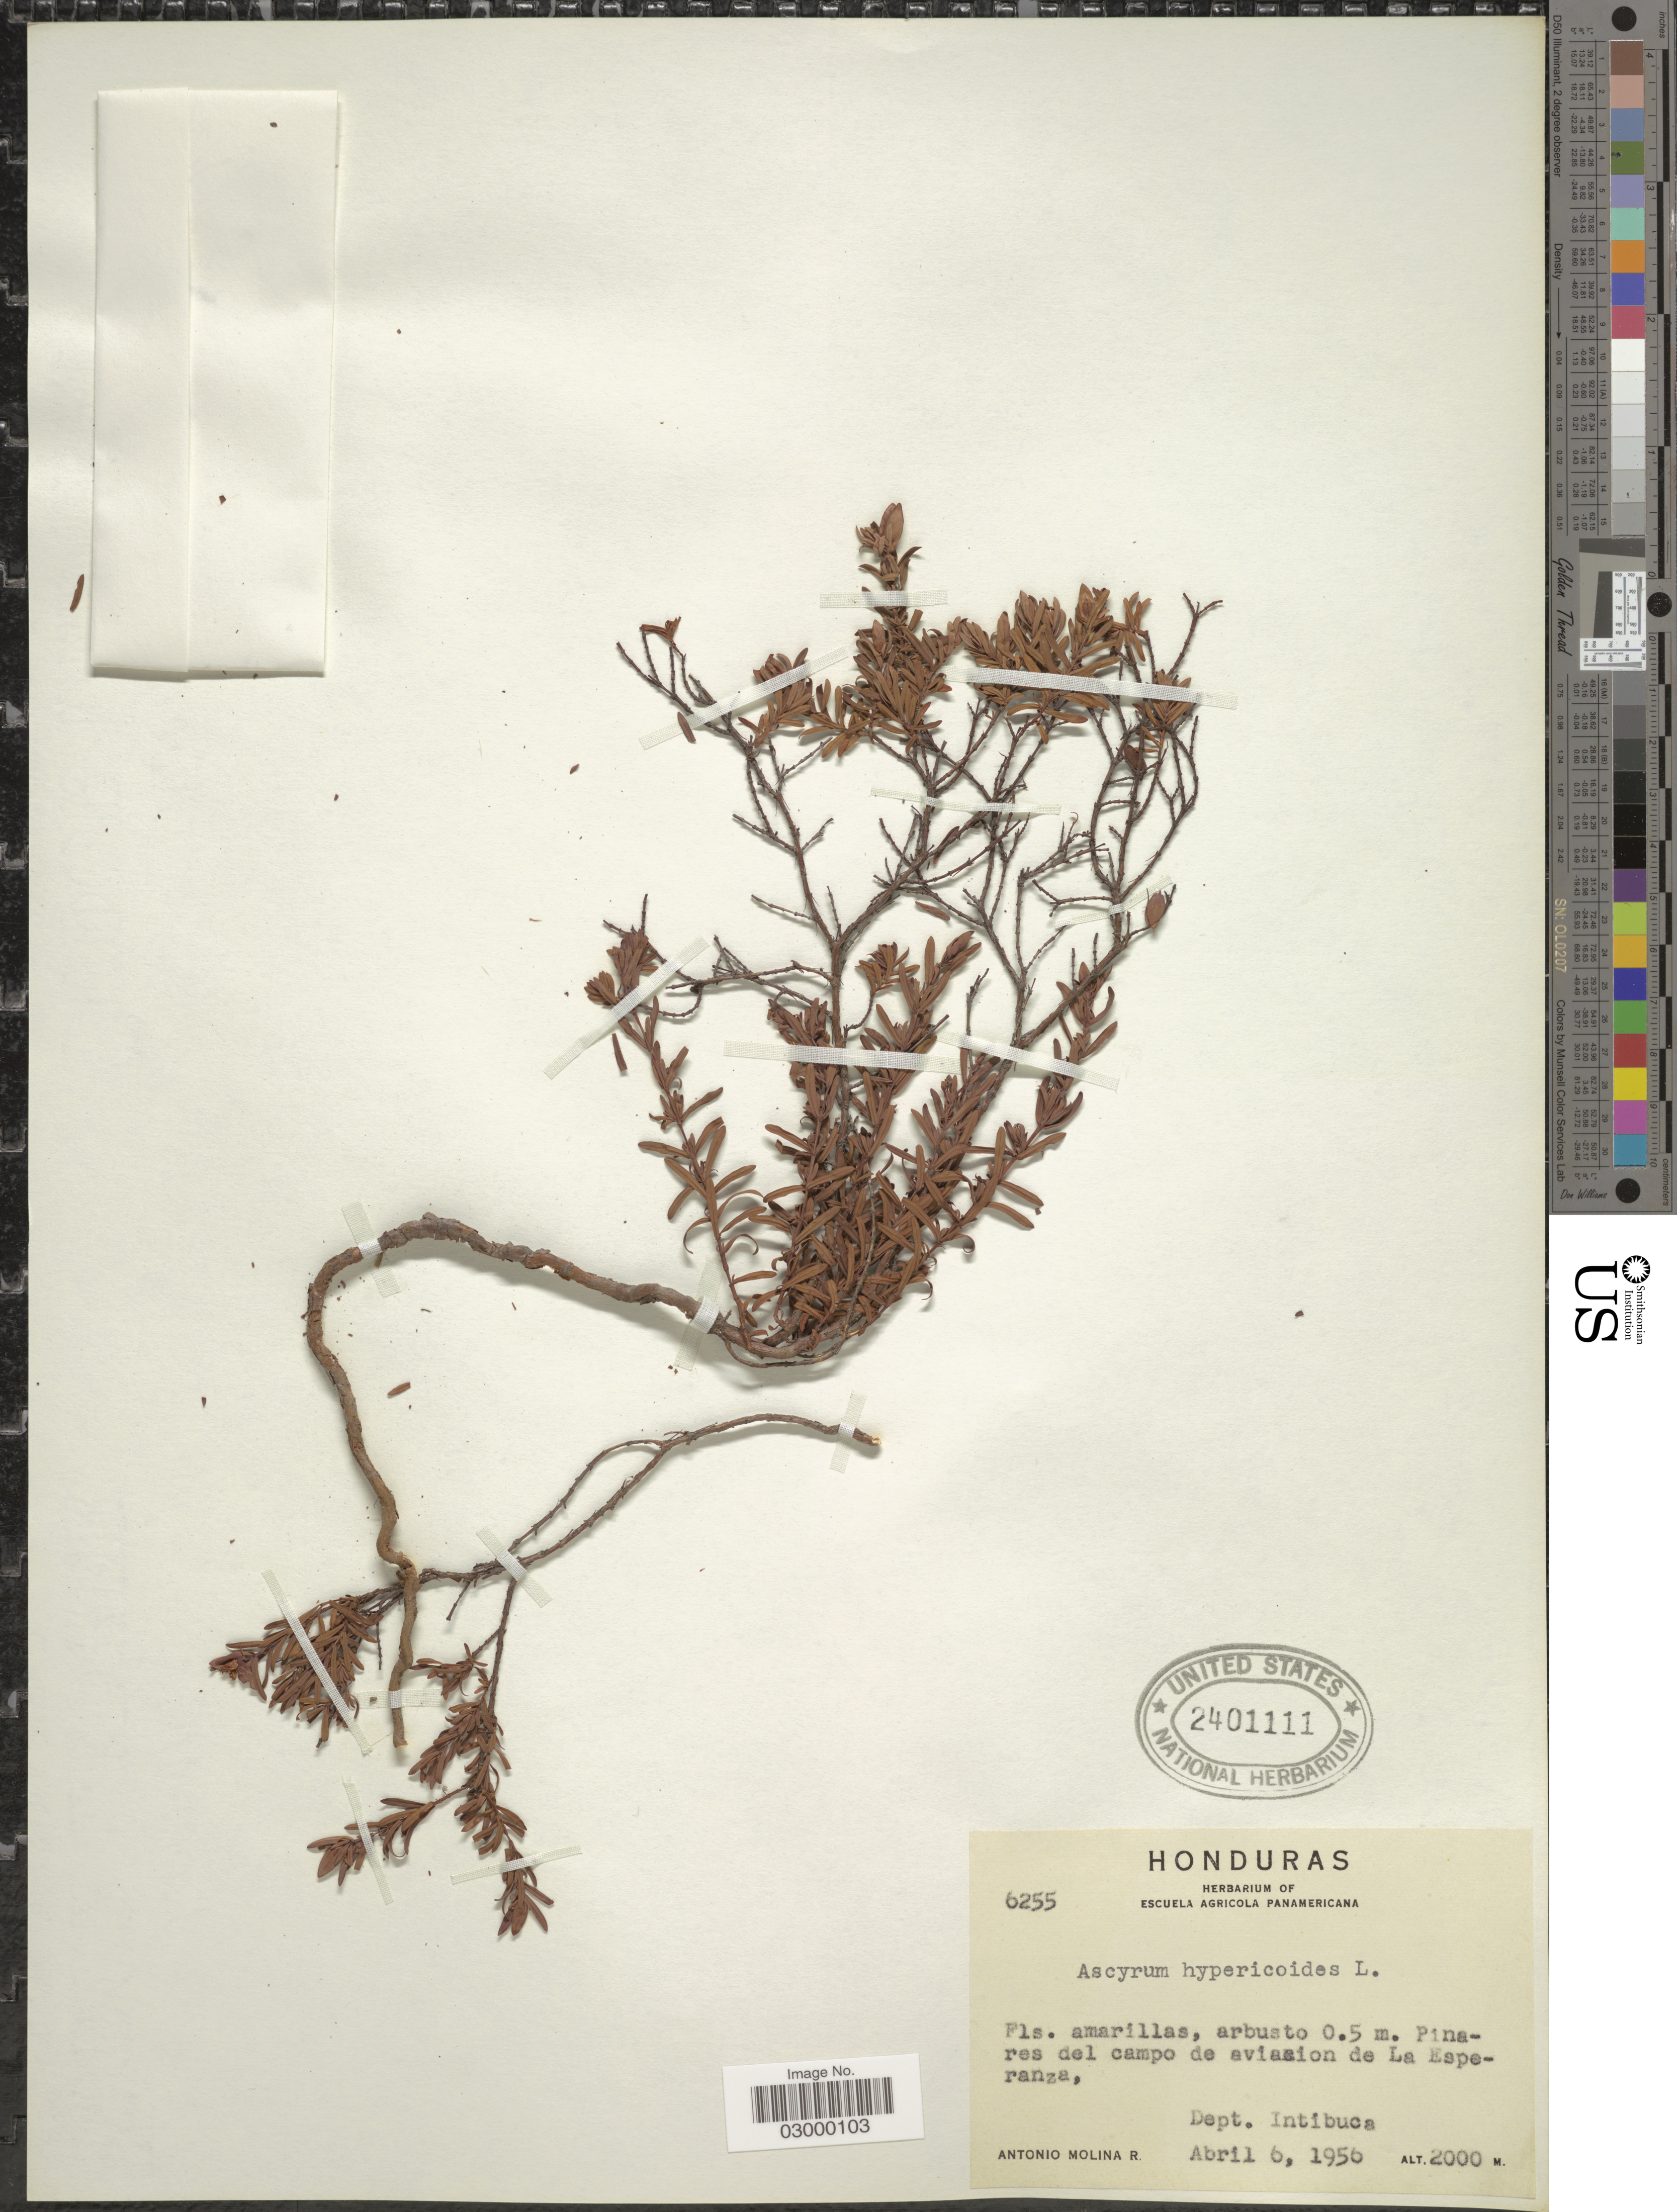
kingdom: Plantae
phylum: Tracheophyta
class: Magnoliopsida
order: Malpighiales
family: Hypericaceae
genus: Hypericum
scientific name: Hypericum hypericoides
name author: (L.) Crantz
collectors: A. Molina R.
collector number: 6255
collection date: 1956-04-06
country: Honduras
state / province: Intibuca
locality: Pinares del campo de aviacion de La Esperanza, Dept. Intibuca.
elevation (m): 2000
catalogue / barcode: US 2401111